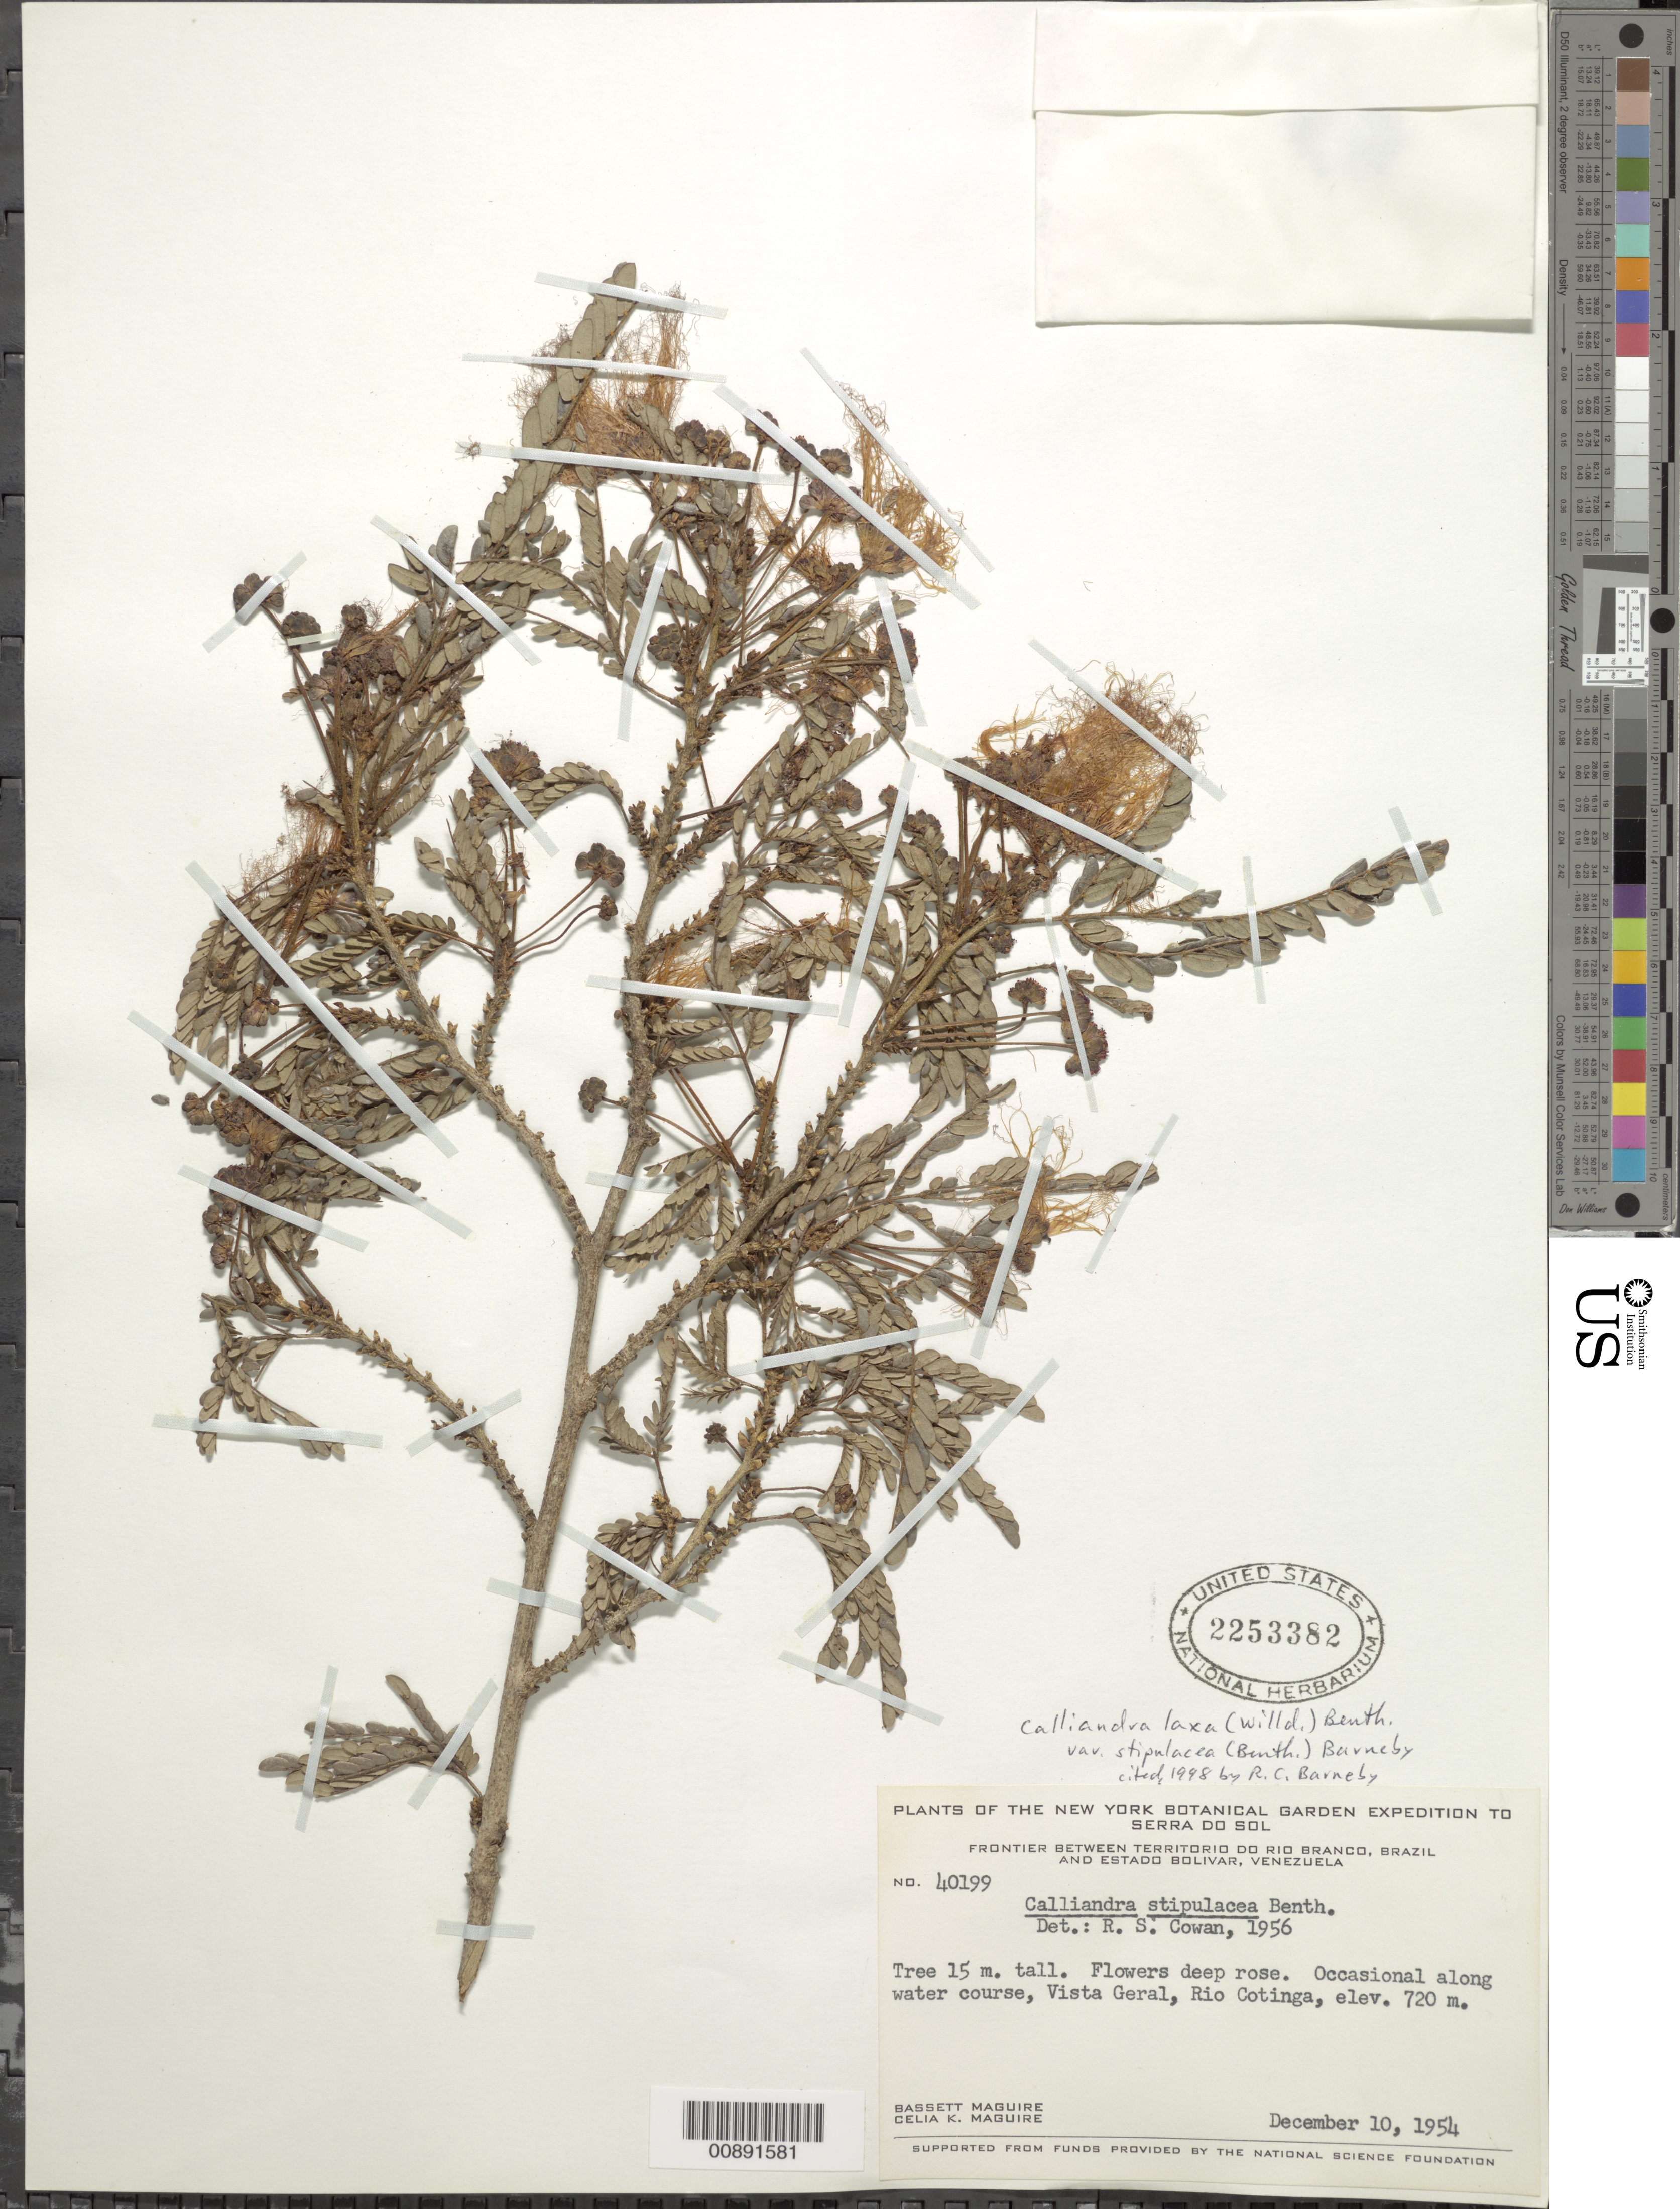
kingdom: Plantae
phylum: Tracheophyta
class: Magnoliopsida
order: Fabales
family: Fabaceae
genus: Calliandra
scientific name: Calliandra laxa var. stipulacea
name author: (Benth.) Barneby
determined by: Cowan, R. S.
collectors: B. Maguire & C. K. Maguire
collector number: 40199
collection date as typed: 10-Dec-54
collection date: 1954-12-10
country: Venezuela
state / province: Bolívar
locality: Vista Geral, Río Cotinga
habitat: Along water course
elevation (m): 720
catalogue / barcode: US 2253382